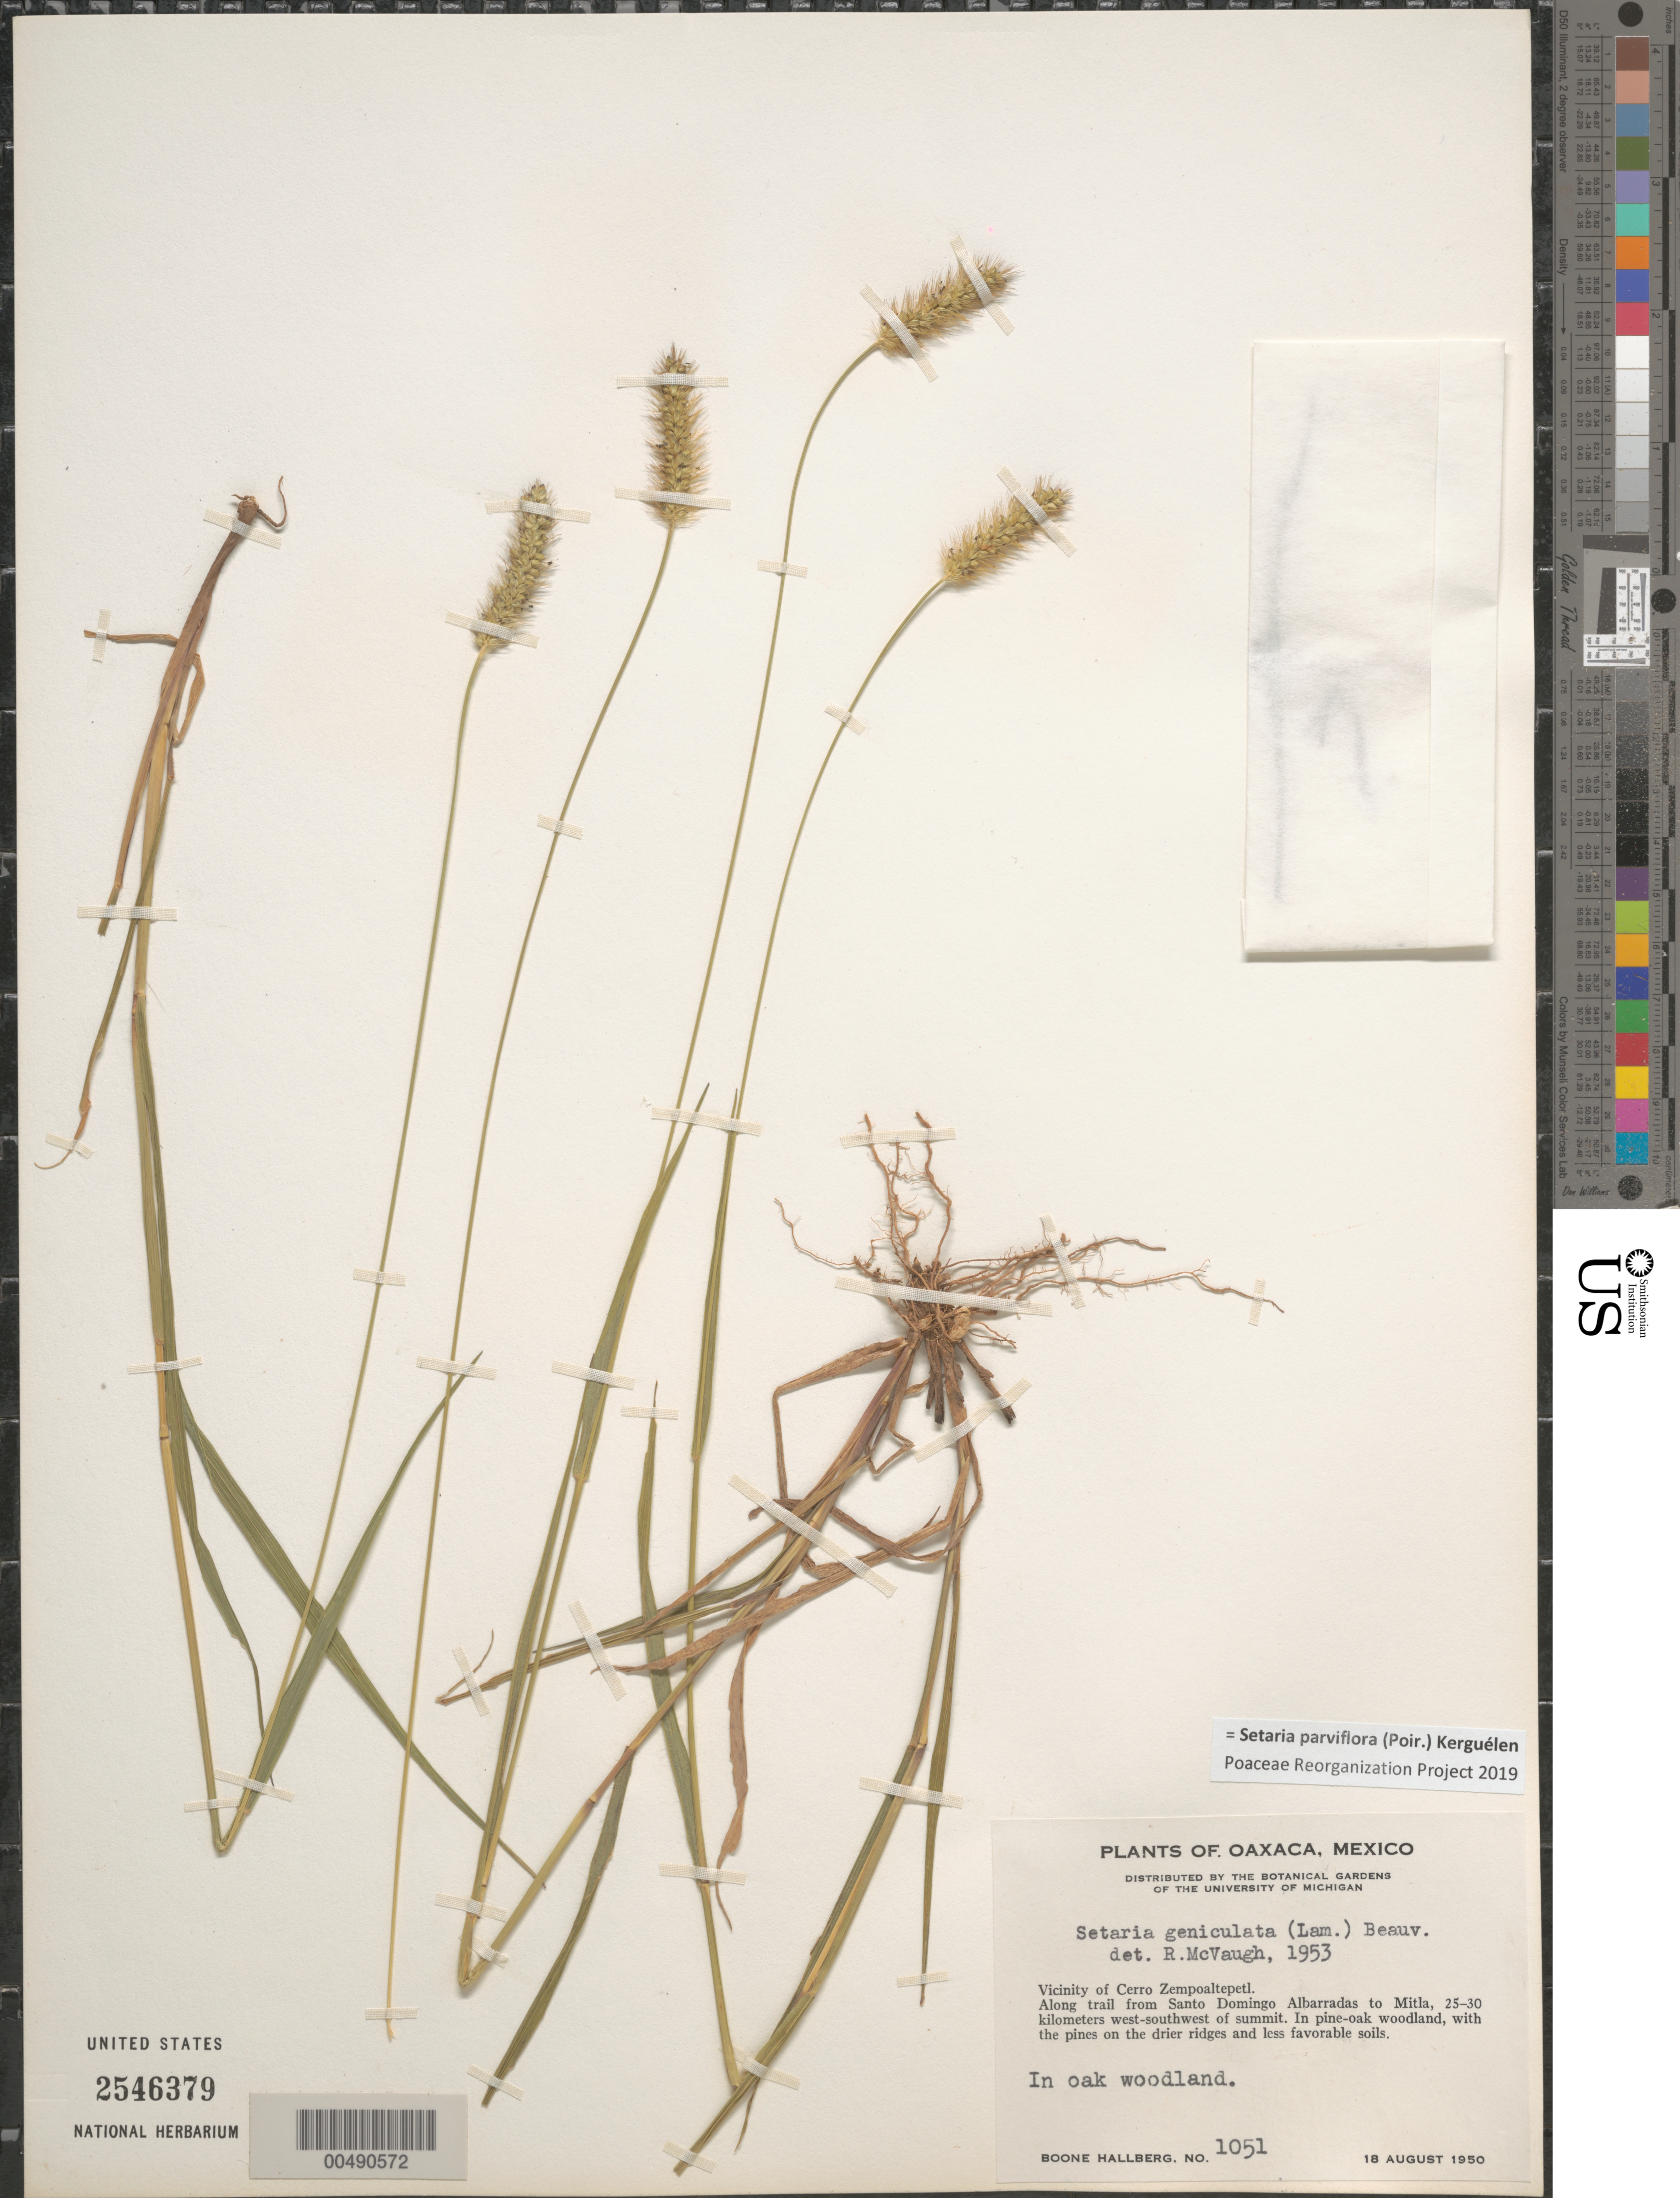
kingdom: Plantae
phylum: Tracheophyta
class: Liliopsida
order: Poales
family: Poaceae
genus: Setaria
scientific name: Setaria parviflora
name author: (Poir.) Kerguélen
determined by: Poaceae Reorganization Project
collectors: B. Hallberg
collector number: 1051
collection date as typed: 18 Aug 1950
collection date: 1950-08-18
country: Mexico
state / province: Oaxaca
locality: Vicinity of Cerro Zempoaltepetl, along trail from Santo Domingo Albarradas to Mitla, 25-30 km WSW of summit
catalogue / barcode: US 2546379